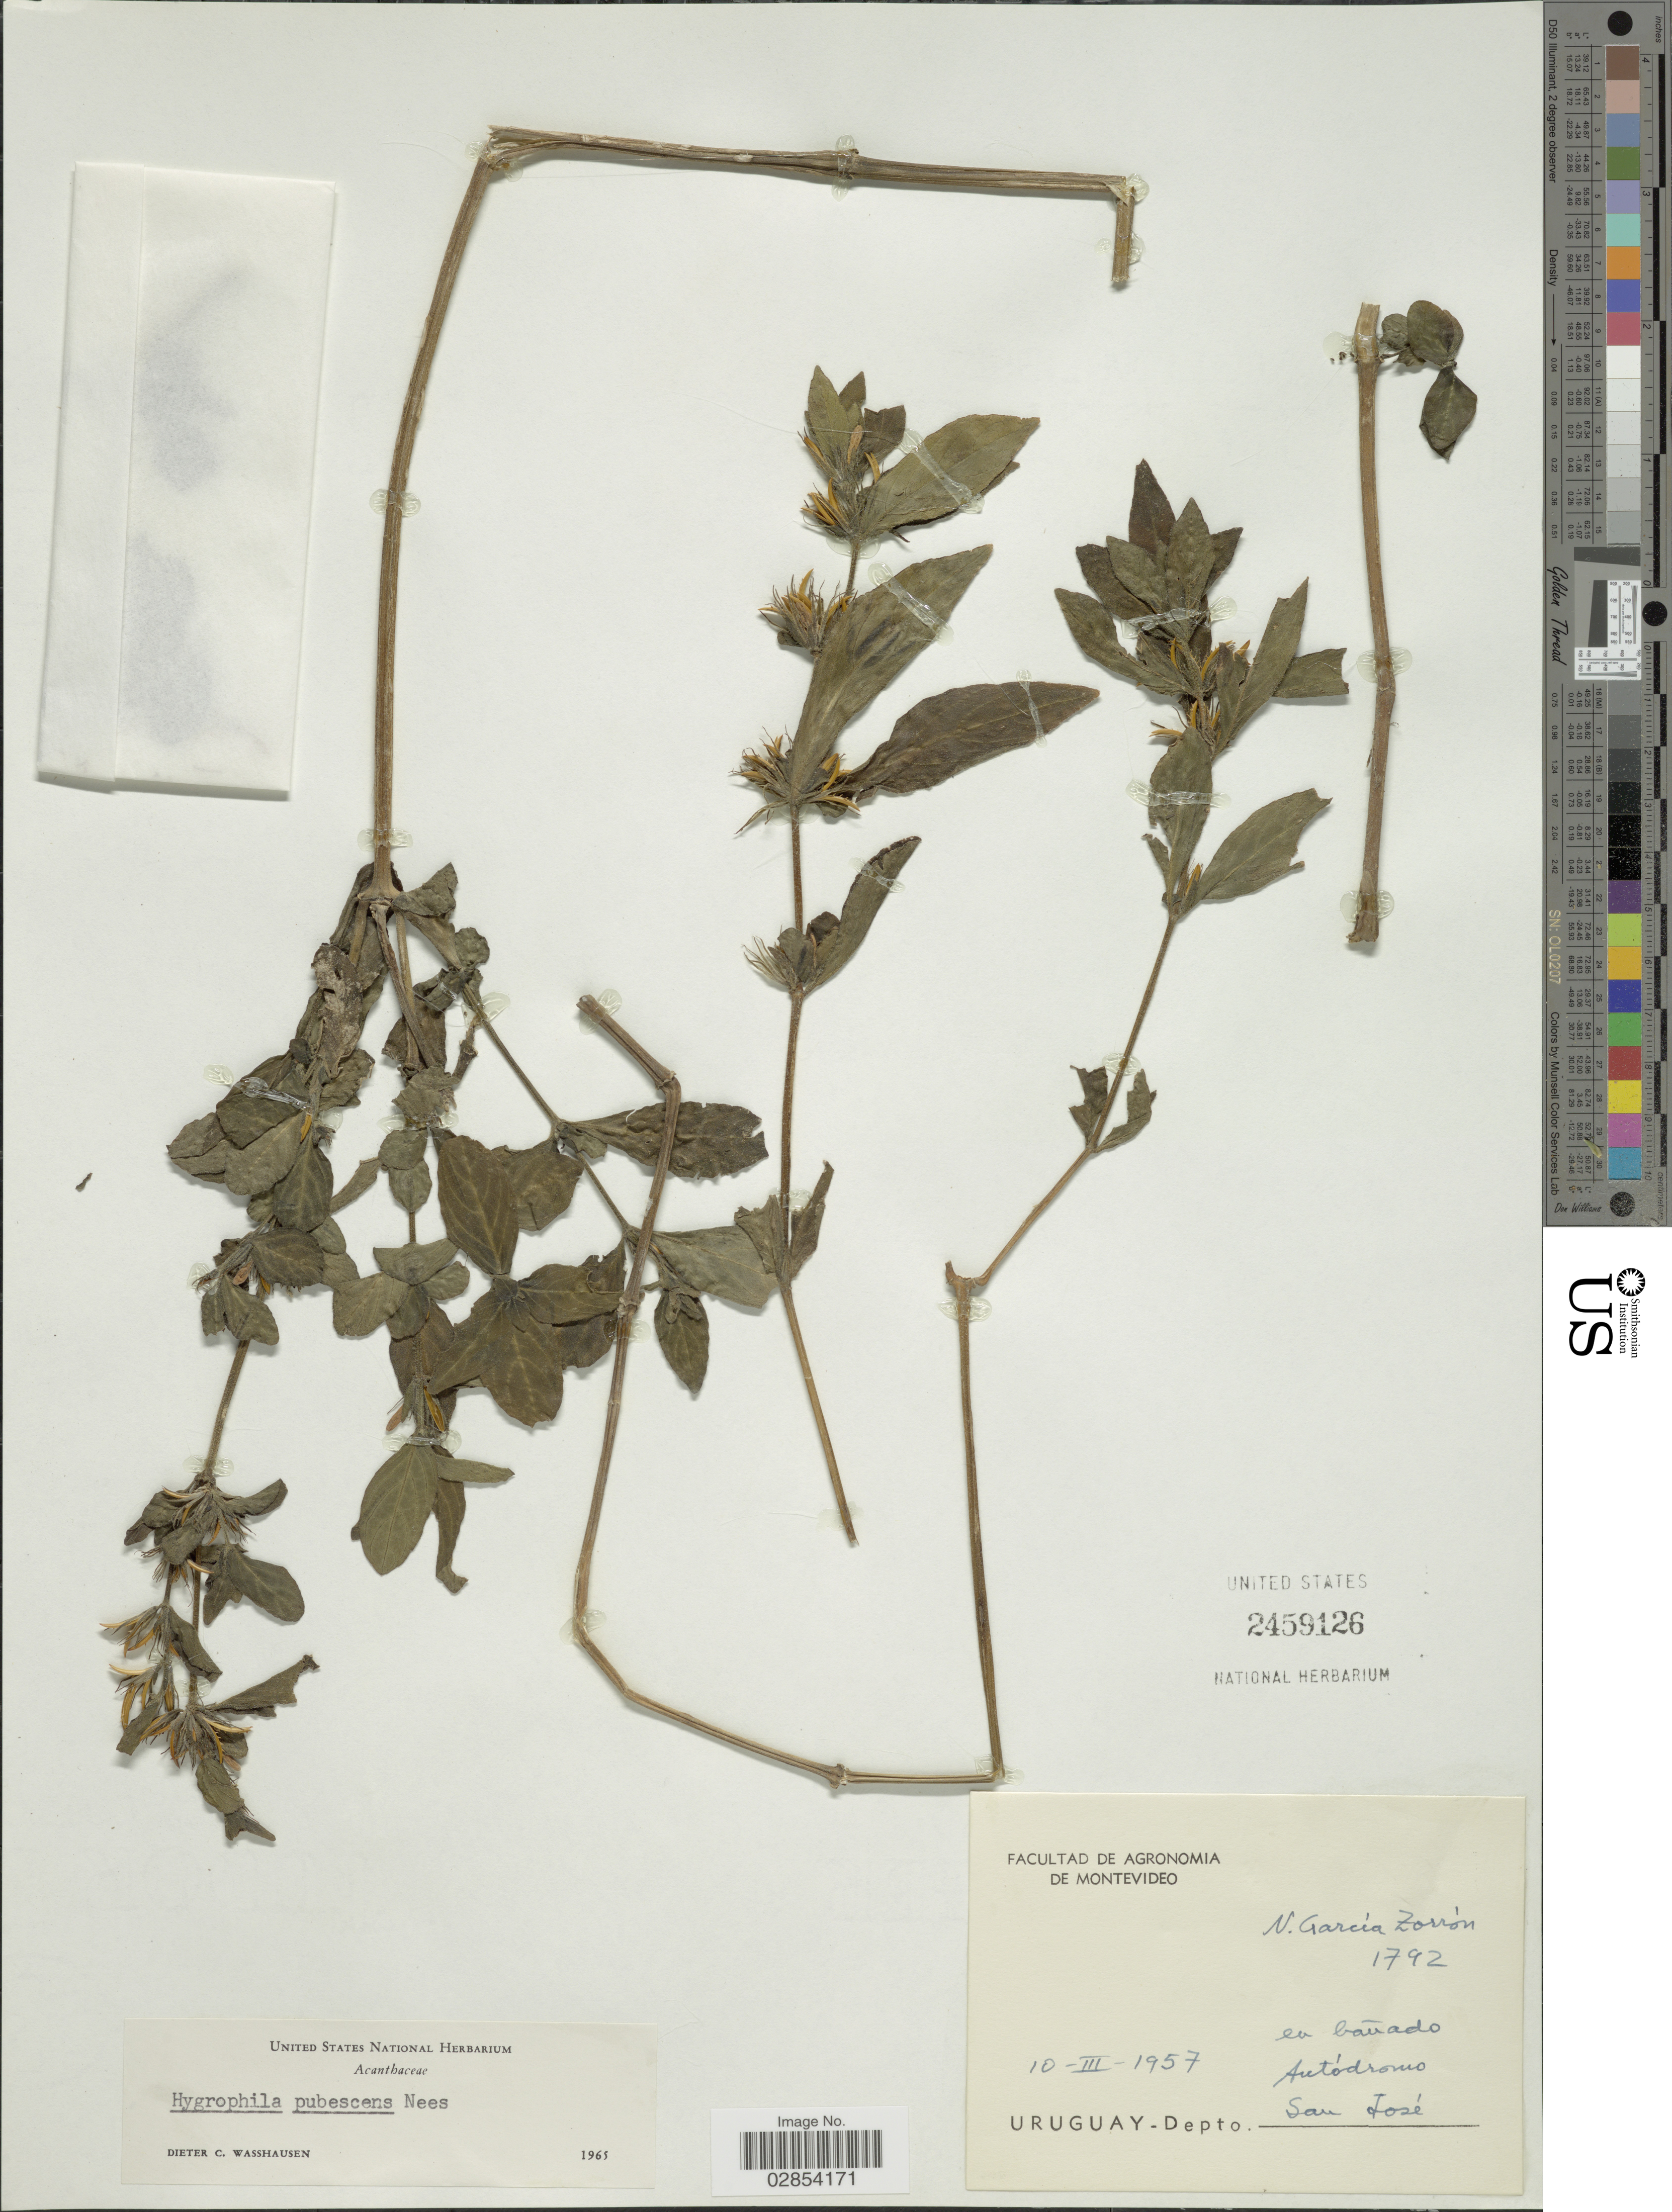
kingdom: Plantae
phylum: Tracheophyta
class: Magnoliopsida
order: Lamiales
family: Acanthaceae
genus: Hygrophila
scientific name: Hygrophila pubescens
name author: Nees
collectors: N. Garcia Zorron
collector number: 1792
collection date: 1957-03-10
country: Uruguay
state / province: San Jose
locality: Depto. San José. En bañado Antódromo.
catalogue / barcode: US 2459126